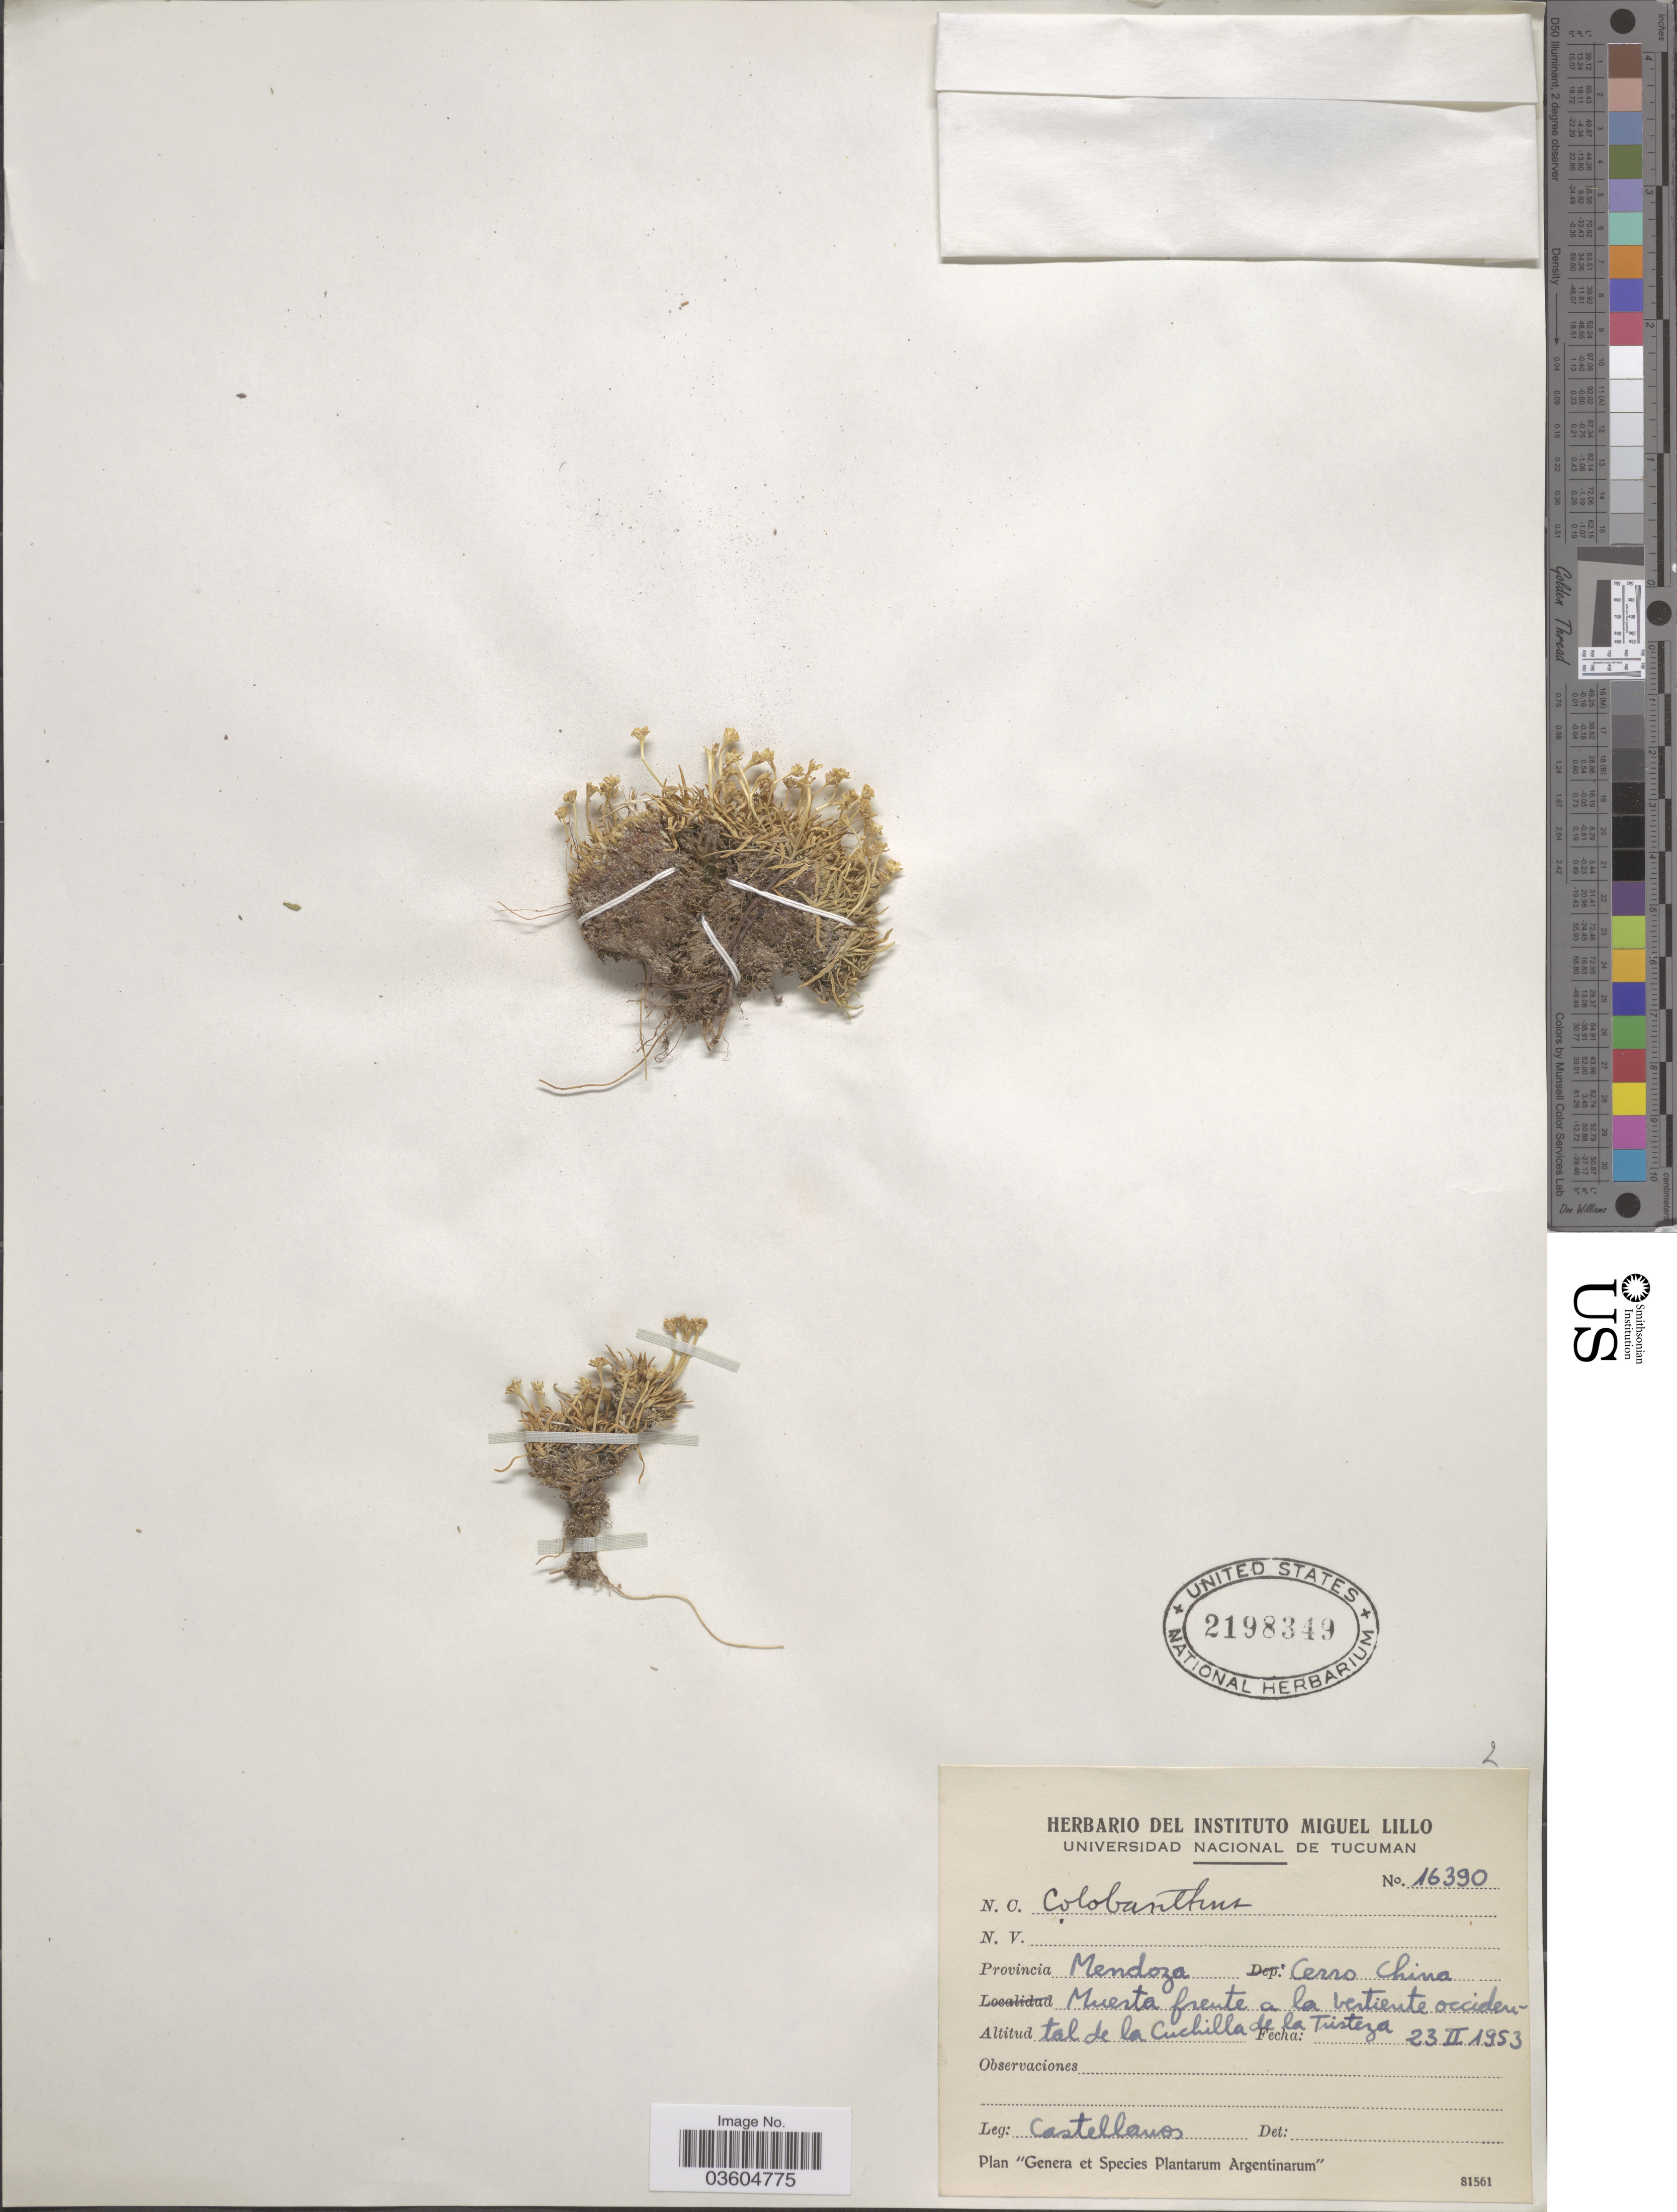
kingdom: Plantae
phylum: Tracheophyta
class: Magnoliopsida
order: Caryophyllales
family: Caryophyllaceae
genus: Colobanthus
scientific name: Colobanthus sp.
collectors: -- Castellanos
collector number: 16390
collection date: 1953-02-23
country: Argentina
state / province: Mendoza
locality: Cerro China. Muerta frente a la vertiente occidental de la Cuchilla de la Tristeza.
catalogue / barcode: US 2198349